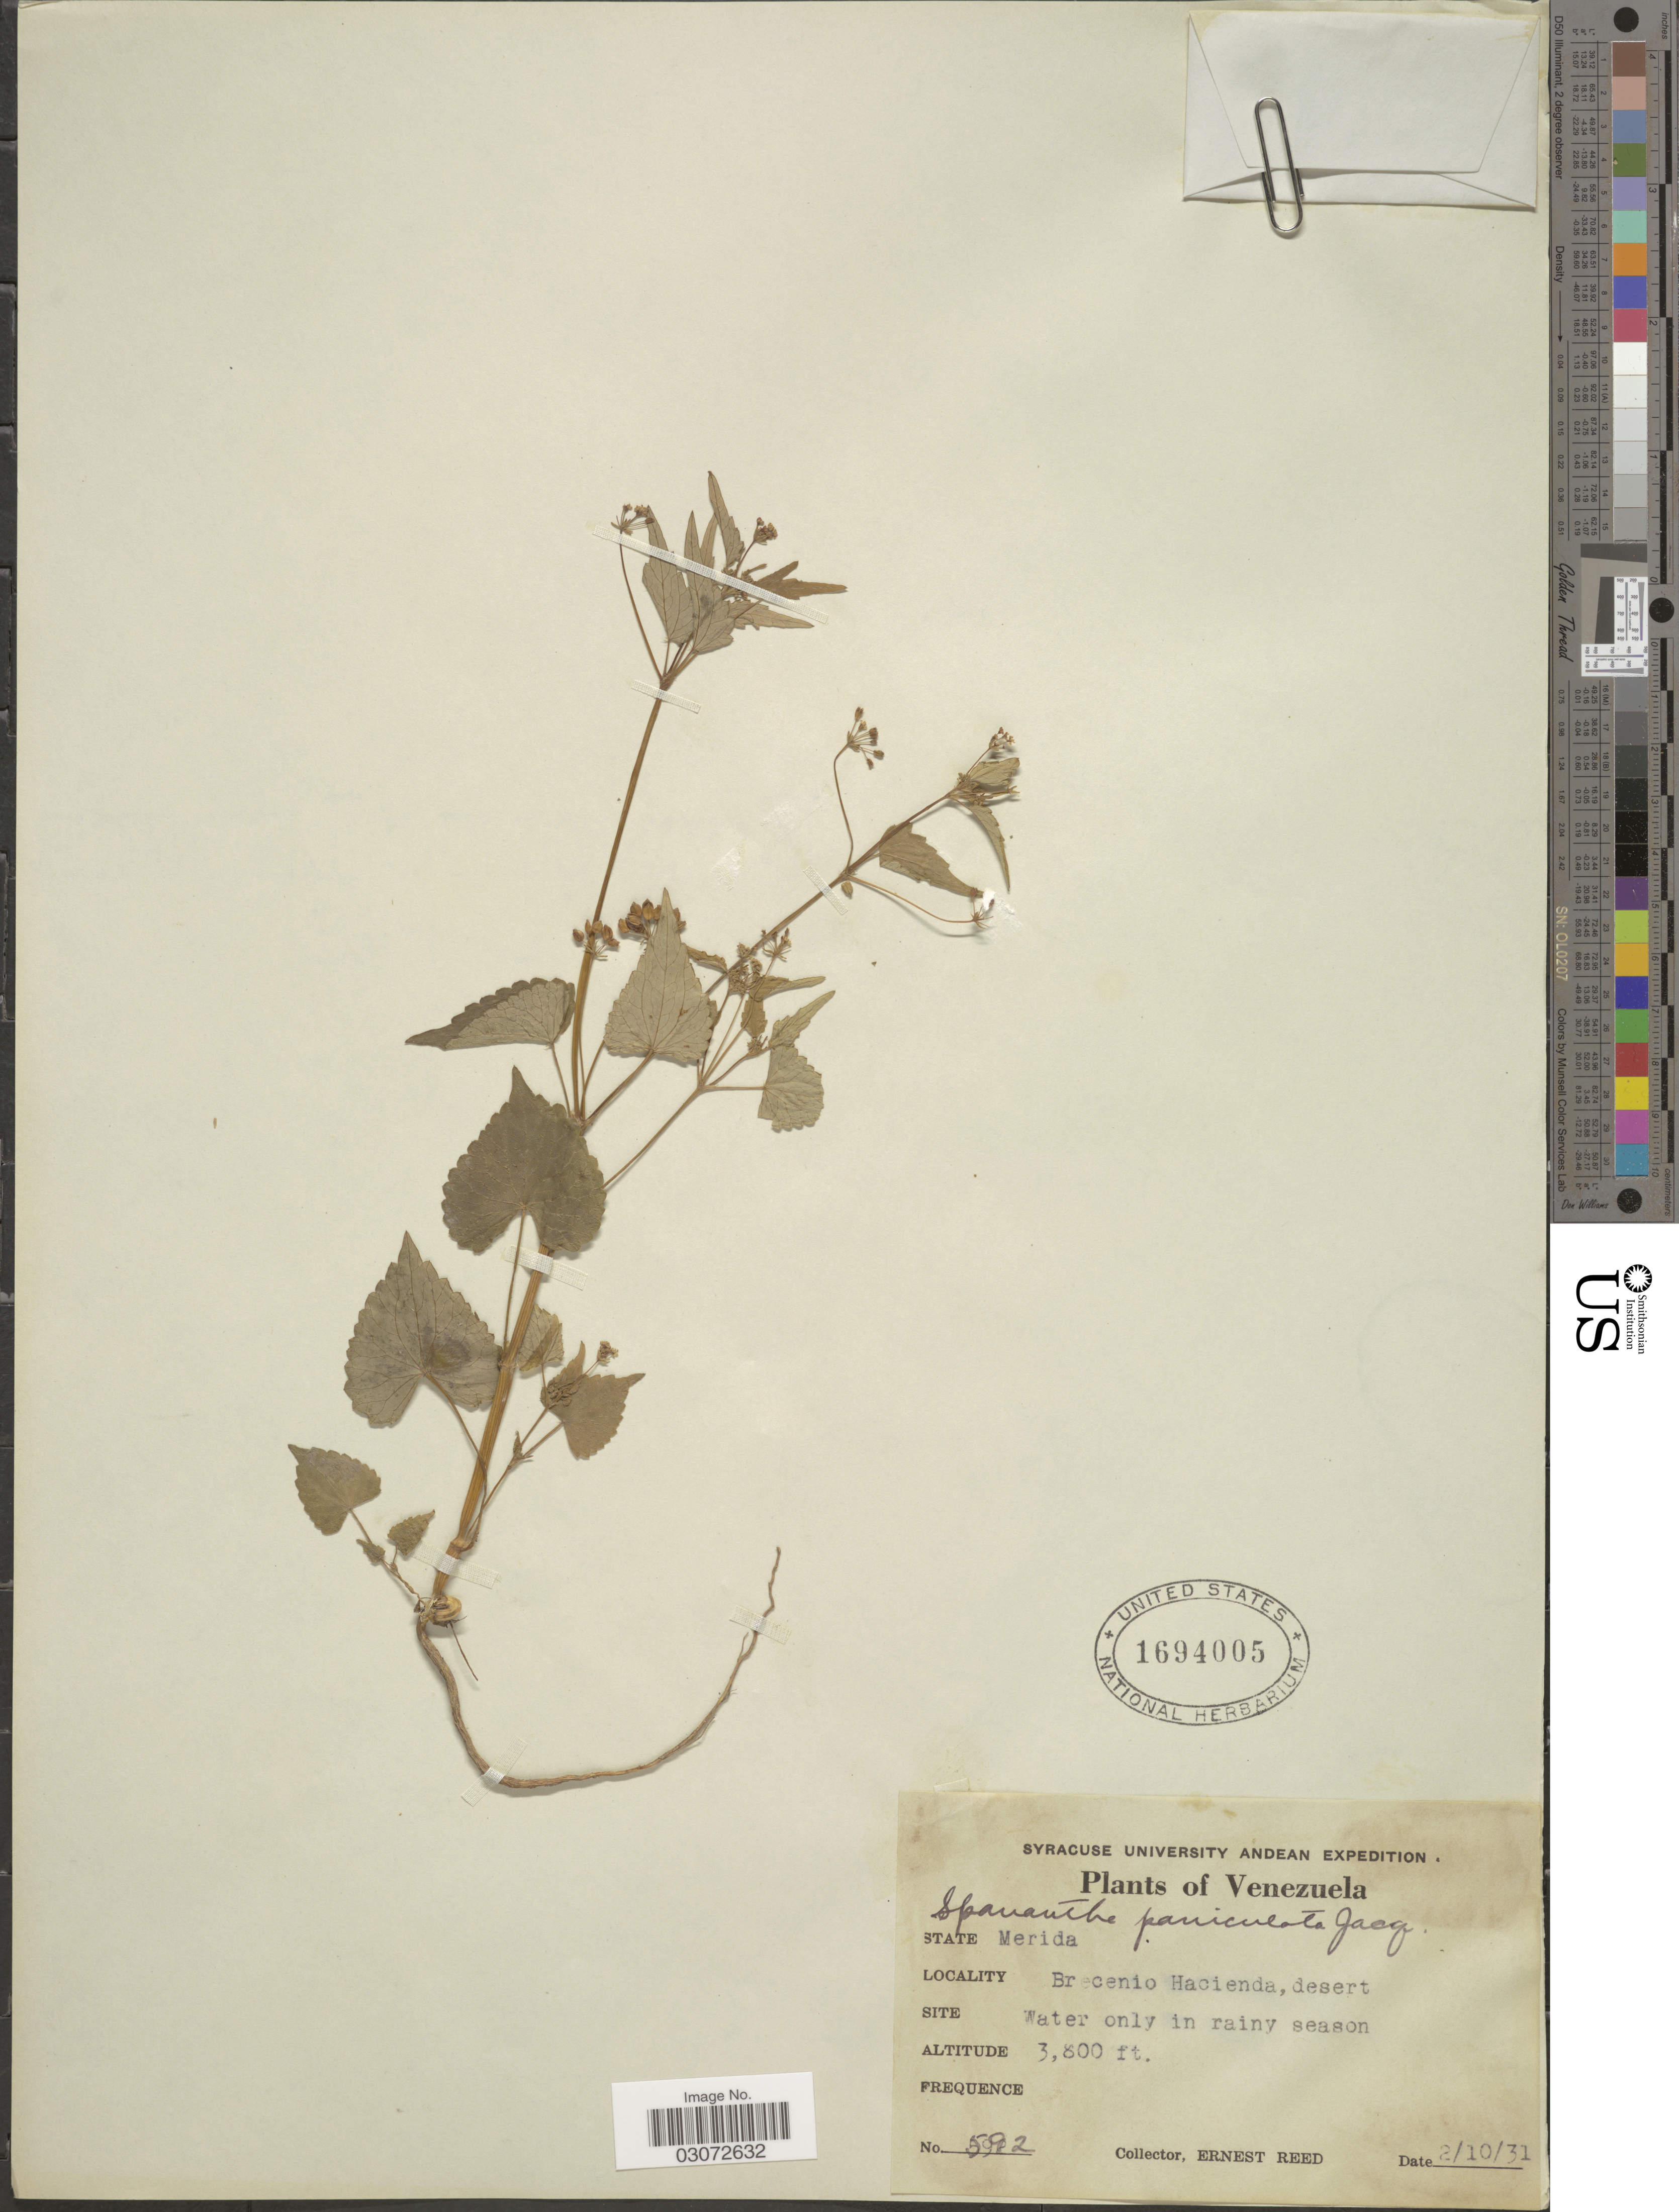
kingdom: Plantae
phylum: Tracheophyta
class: Magnoliopsida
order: Apiales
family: Apiaceae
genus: Spananthe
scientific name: Spananthe paniculata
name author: Jacq.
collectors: E. Reed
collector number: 592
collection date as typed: Transcribed d/m/y: 2/10/31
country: Venezuela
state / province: Mérida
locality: Brecenio Hacienda, desert.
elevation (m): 1158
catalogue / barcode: US 1694005